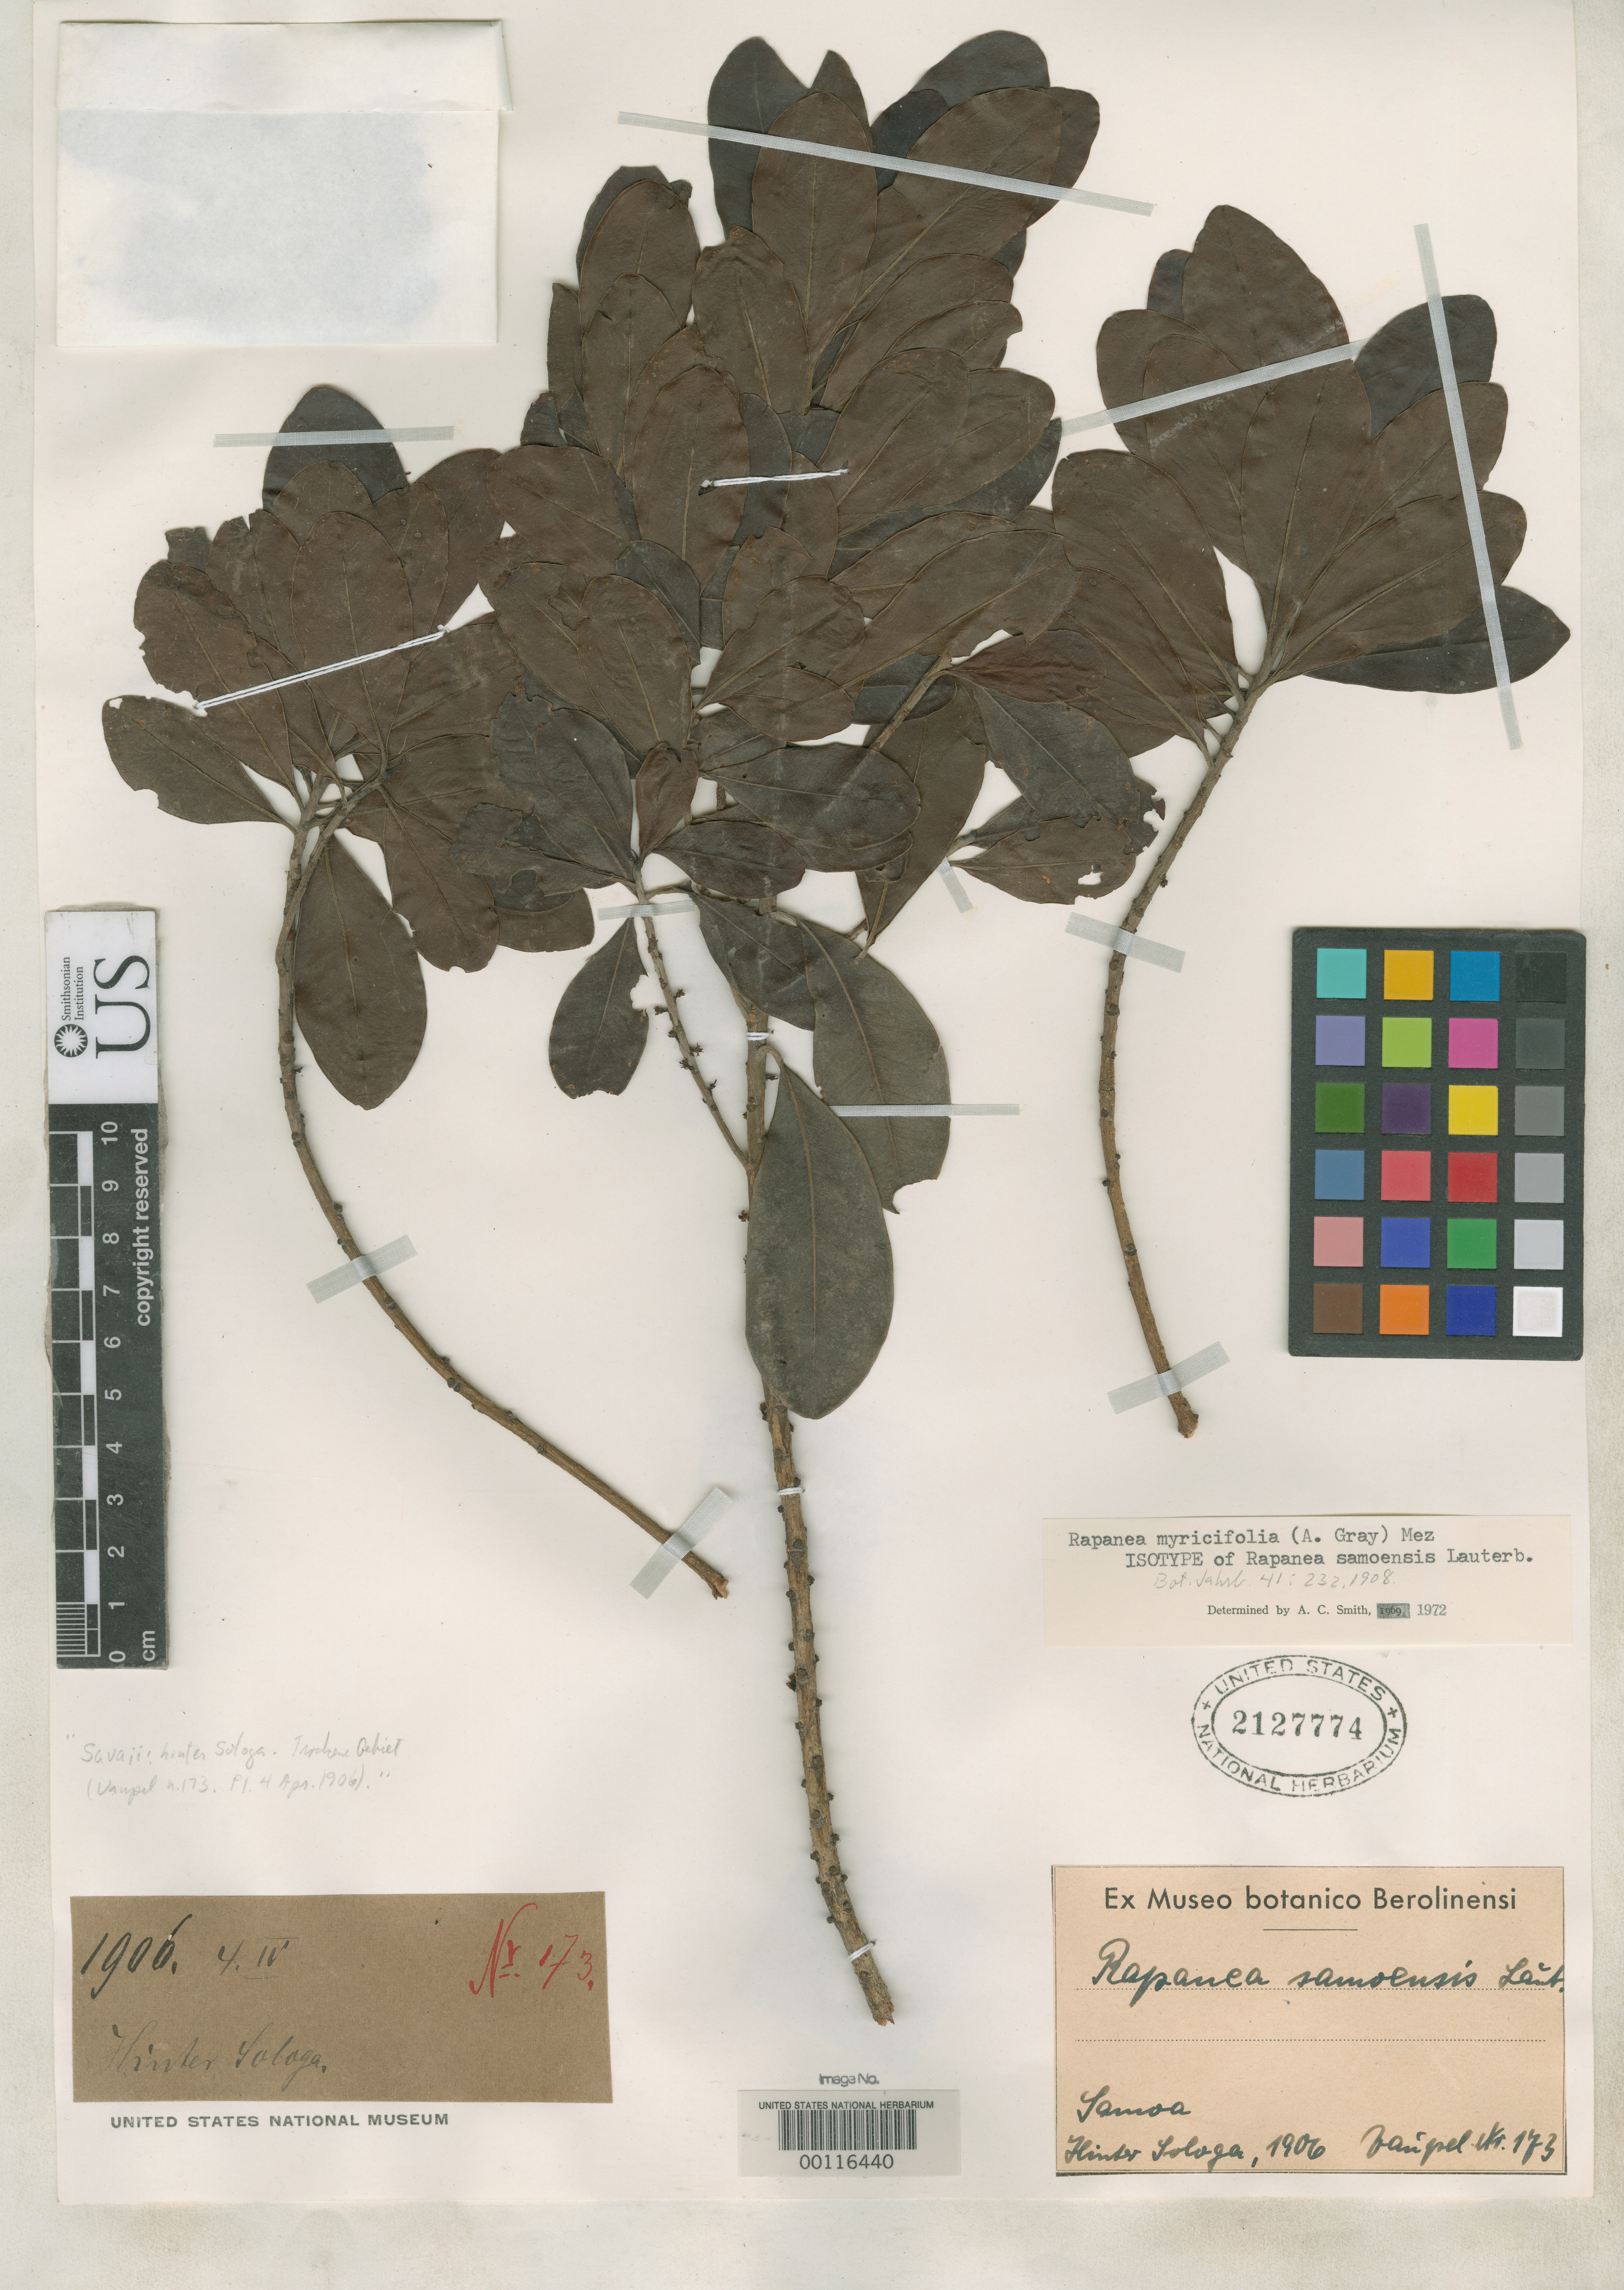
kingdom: Plantae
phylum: Tracheophyta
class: Magnoliopsida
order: Ericales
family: Primulaceae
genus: Rapanea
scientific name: Rapanea samoensis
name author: Lauterb.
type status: Isotype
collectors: F. Vaupel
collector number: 173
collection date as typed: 04 Apr 1906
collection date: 1906-04-04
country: Samoa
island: Savai'i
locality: Hinter Sologa.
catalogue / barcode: US 2127774